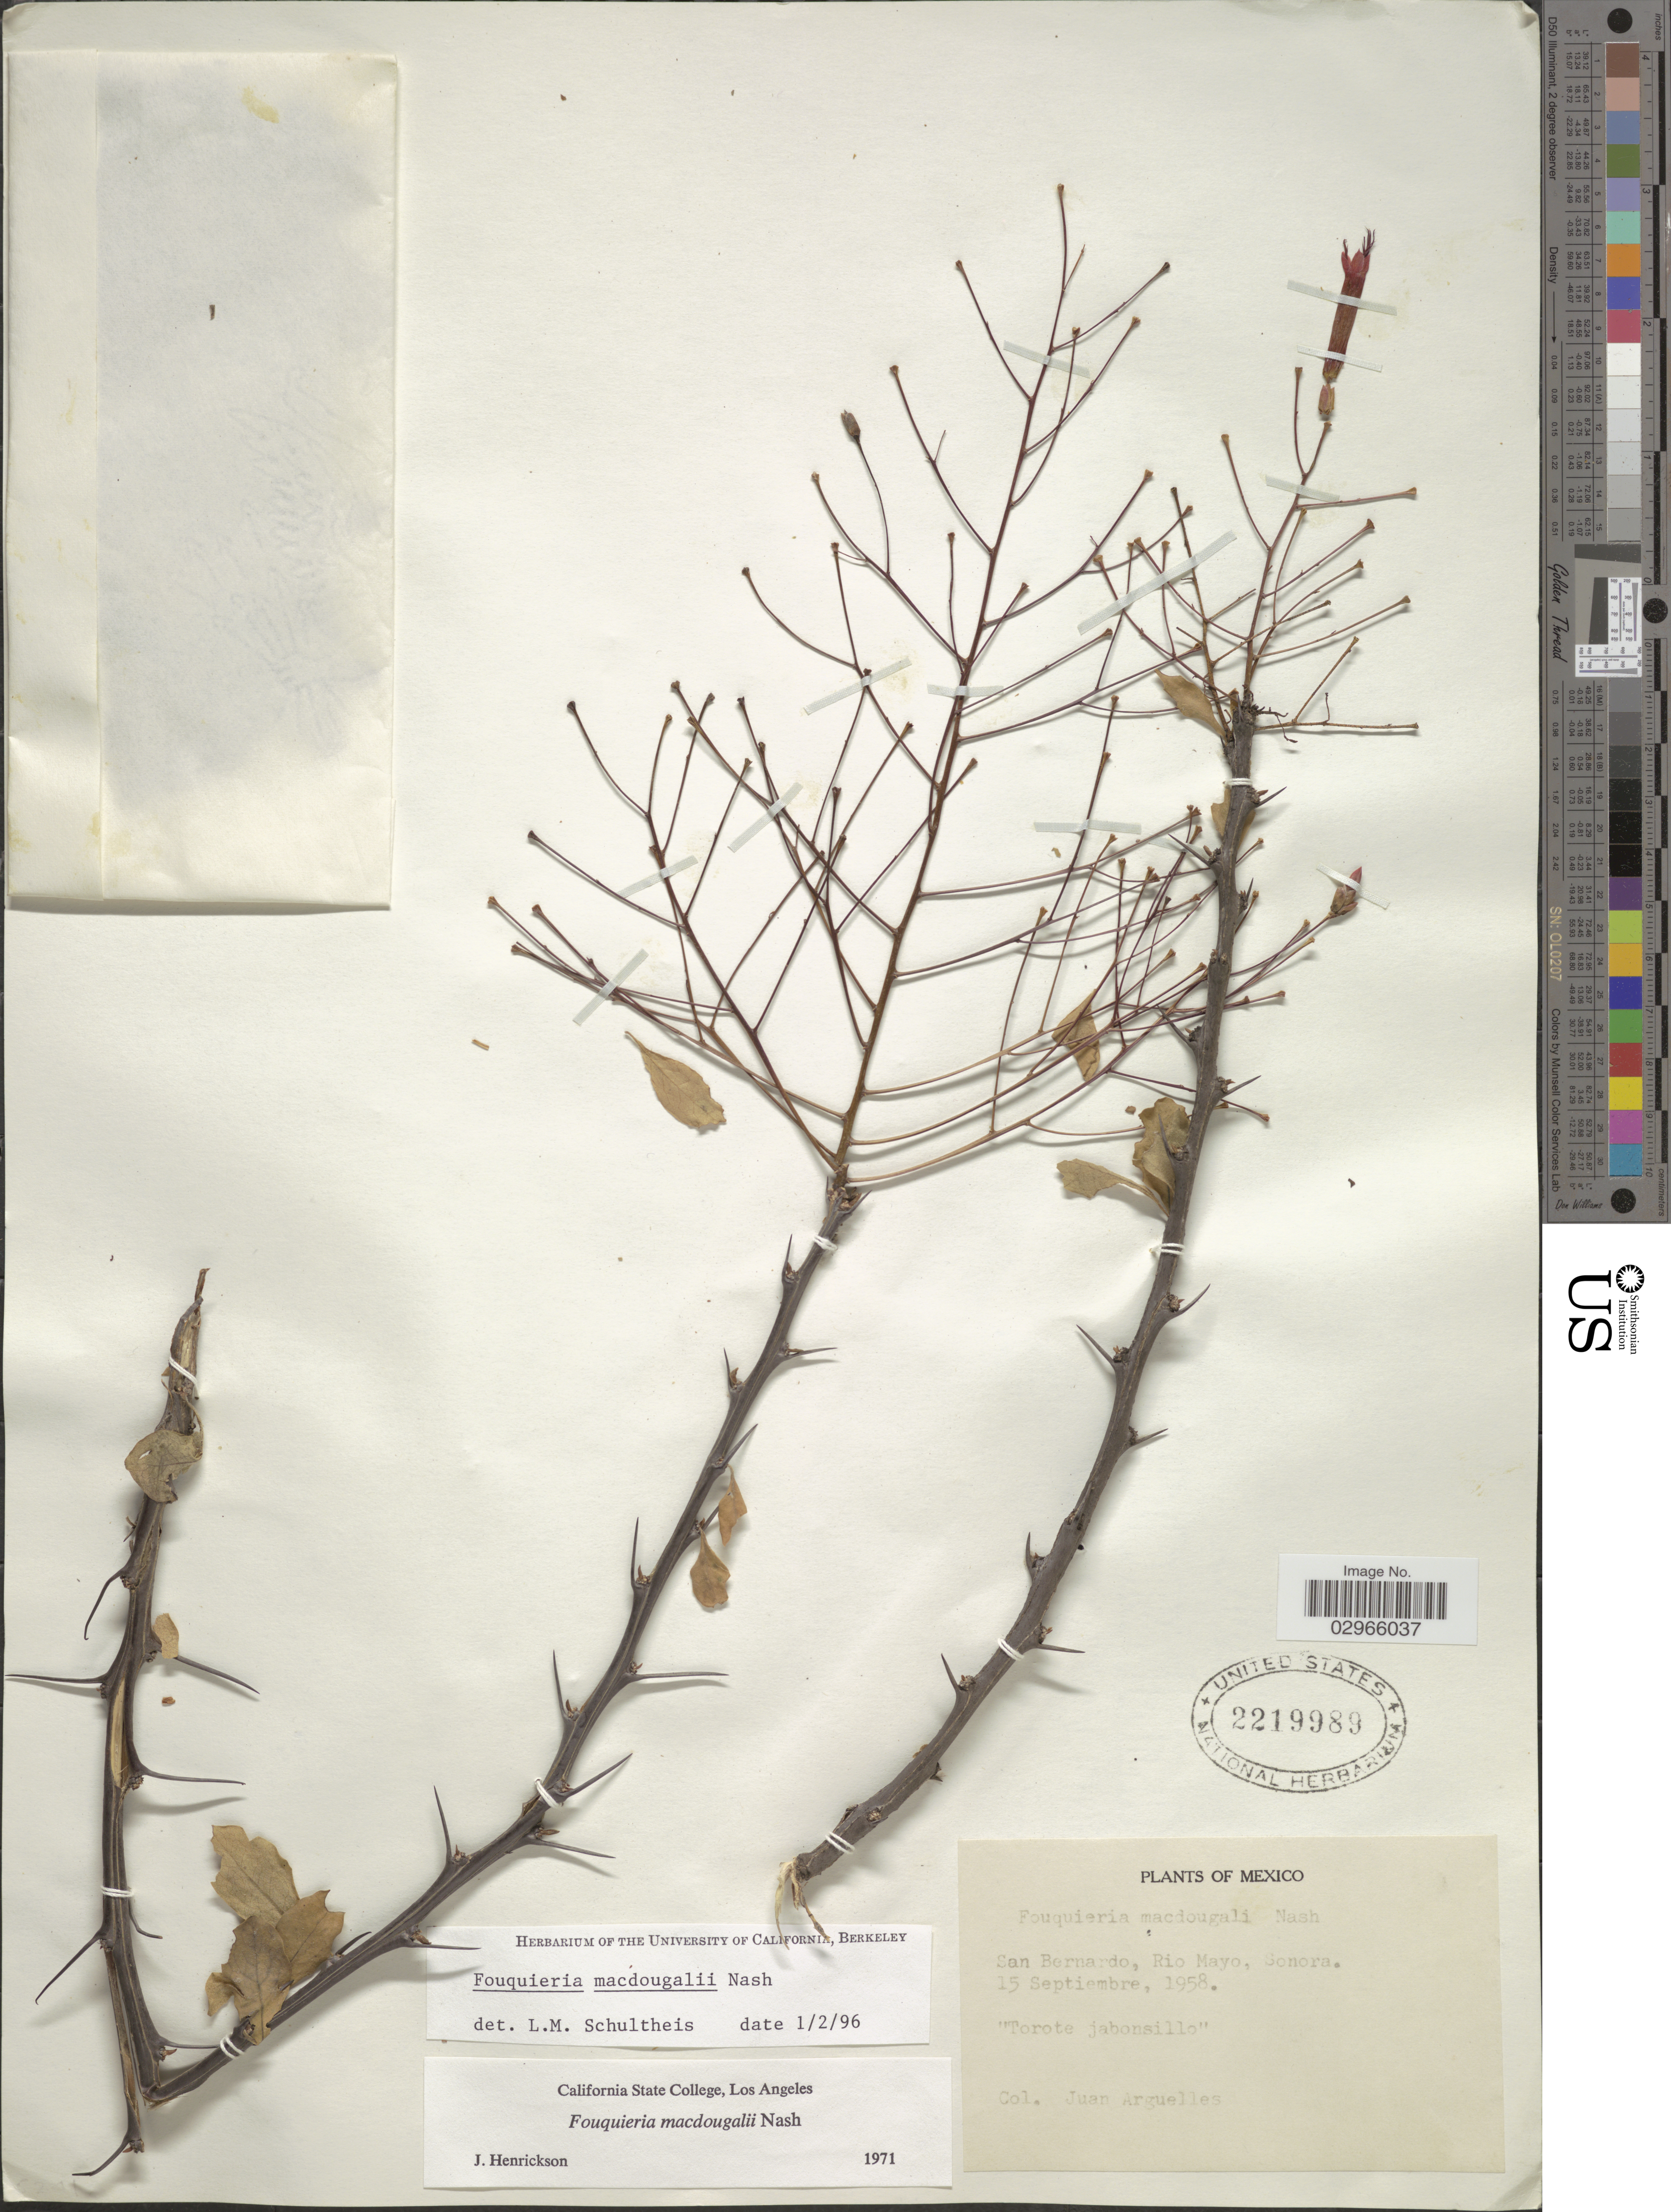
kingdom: Plantae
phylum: Tracheophyta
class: Magnoliopsida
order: Ericales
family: Fouquieriaceae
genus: Fouquieria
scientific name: Fouquieria macdougalii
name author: Nash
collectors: J. Arguelles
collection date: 1958-09-15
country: Mexico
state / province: Sonora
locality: San Bernardo, Rio Mayo.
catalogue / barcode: US 2219989